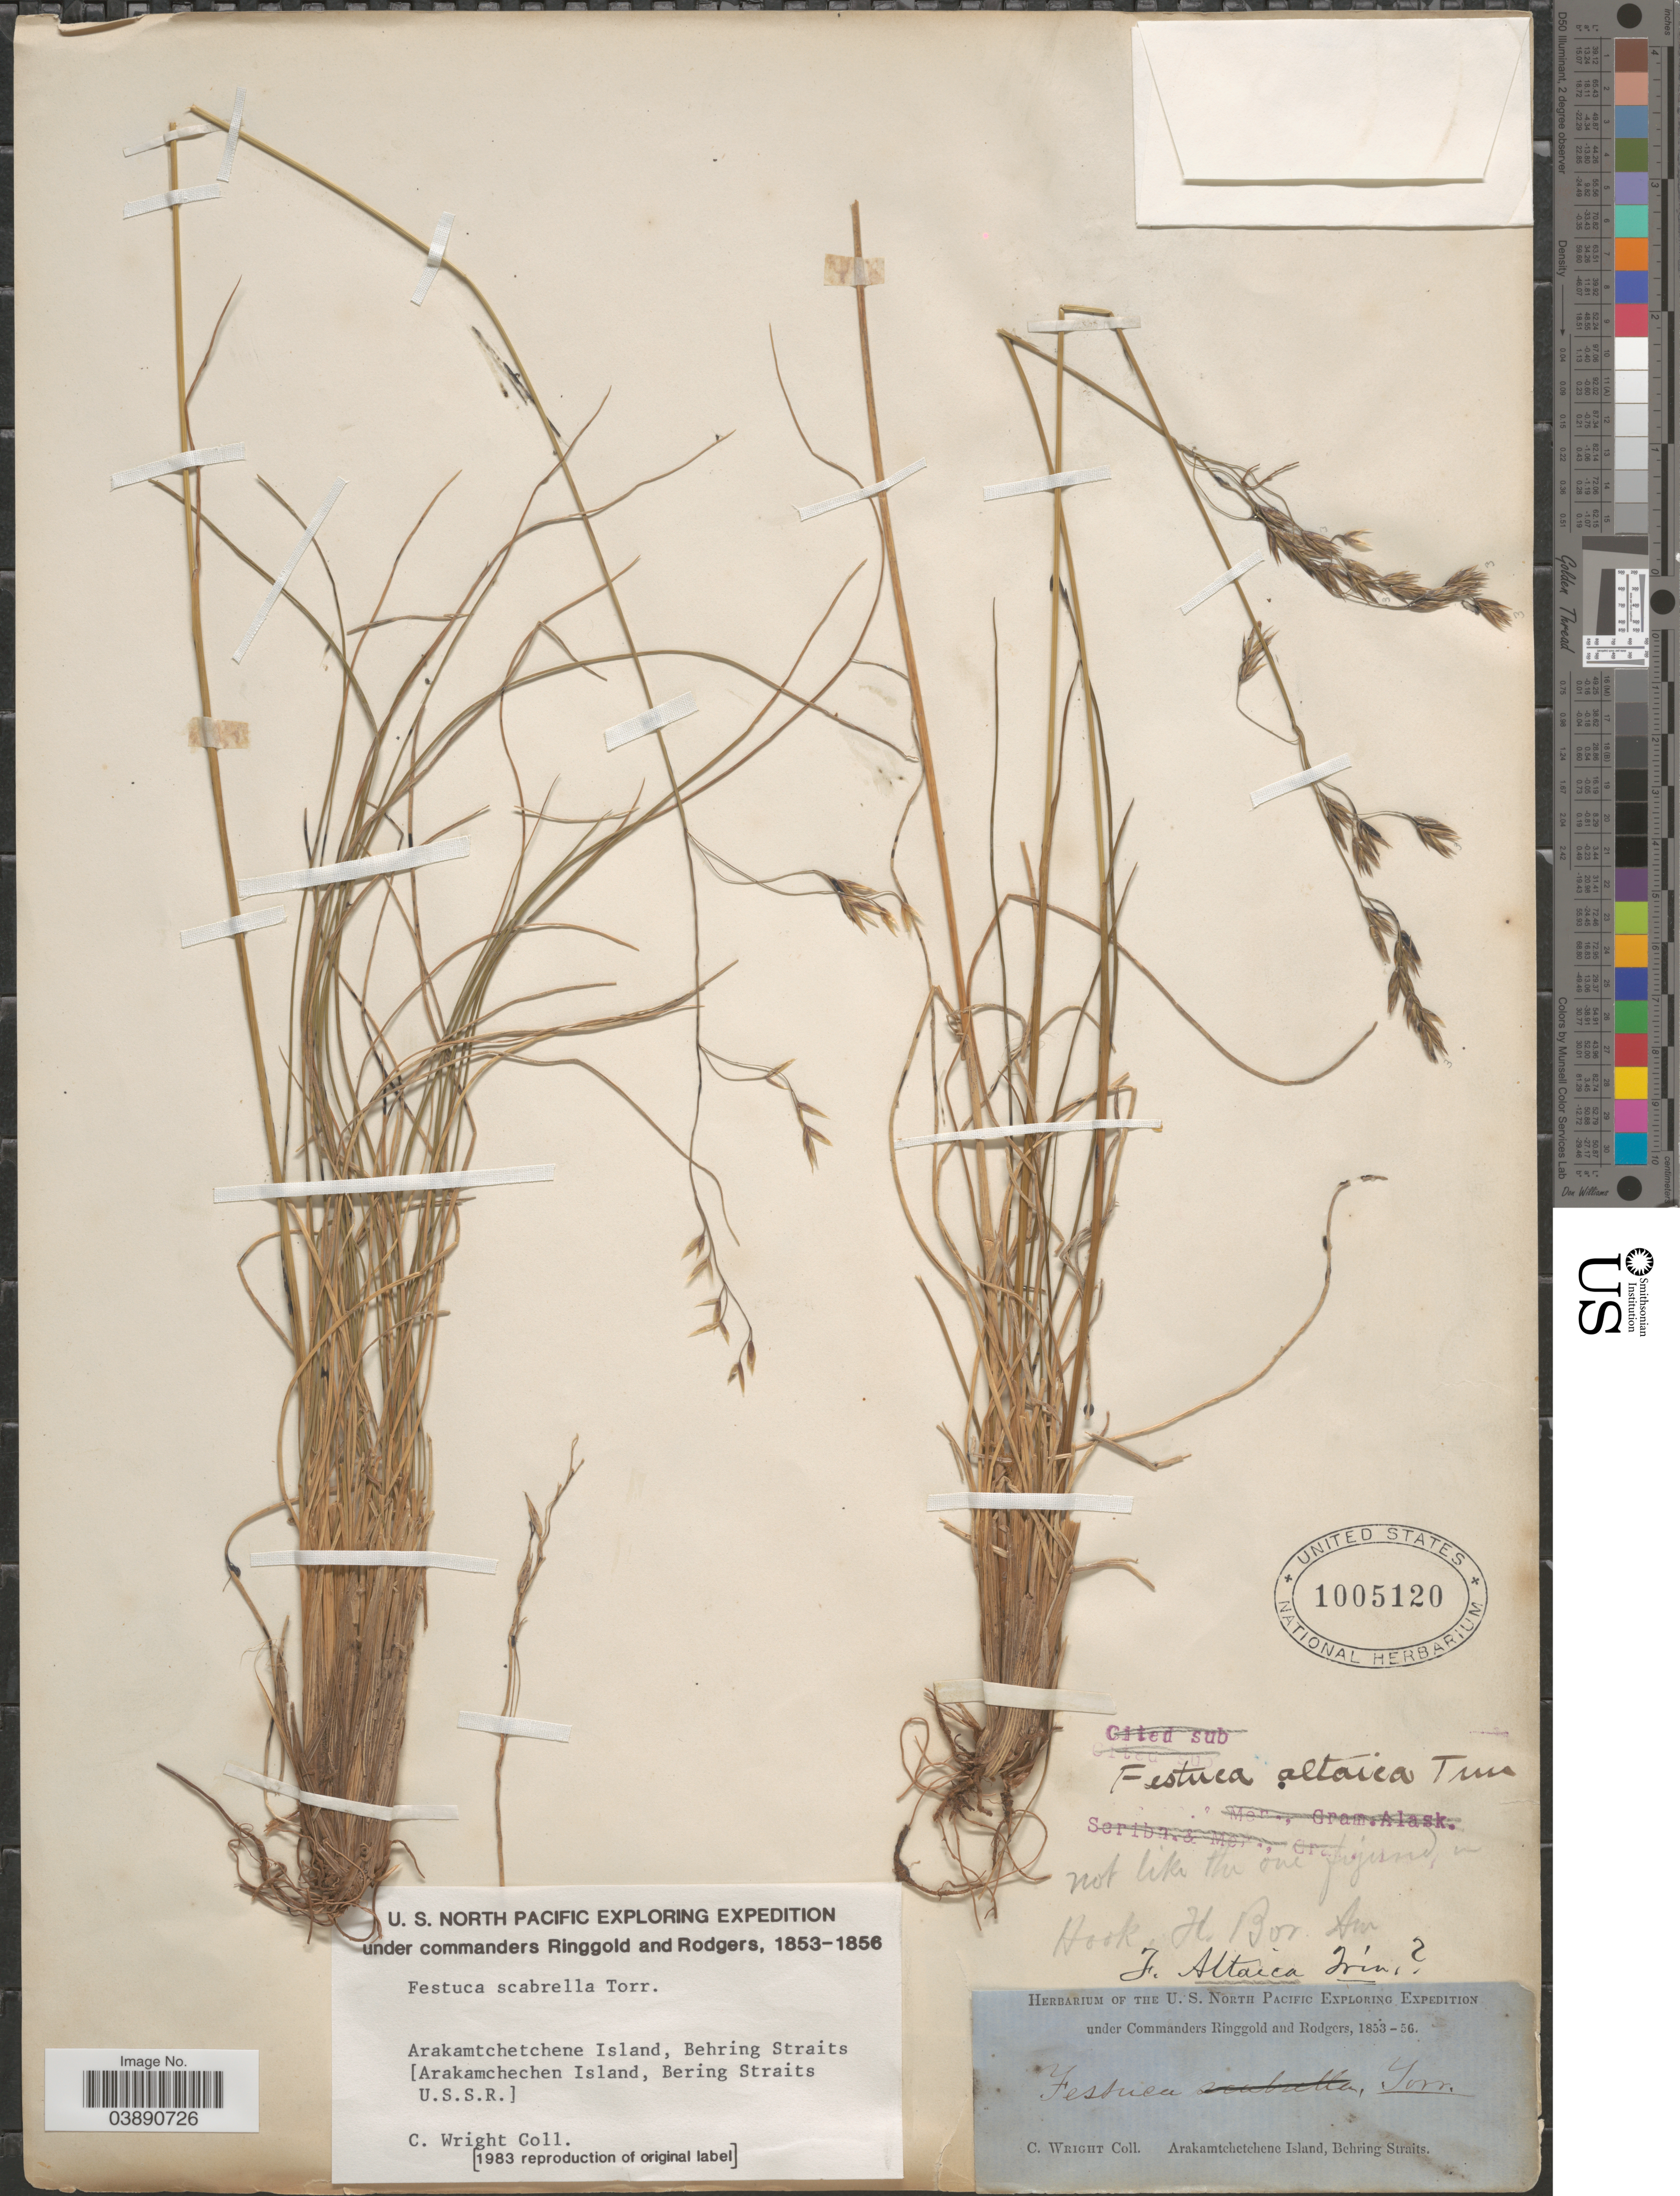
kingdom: Plantae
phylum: Tracheophyta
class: Liliopsida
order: Poales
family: Poaceae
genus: Festuca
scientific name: Festuca altaica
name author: Trin.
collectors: C. Wright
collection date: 1853/1856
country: Russian Federation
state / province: Kamchatka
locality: Arakamtchetchene Island, Behring Straits [Arakamchechen Island, Bering Straits U.S.S.R.].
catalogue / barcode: US 1005120